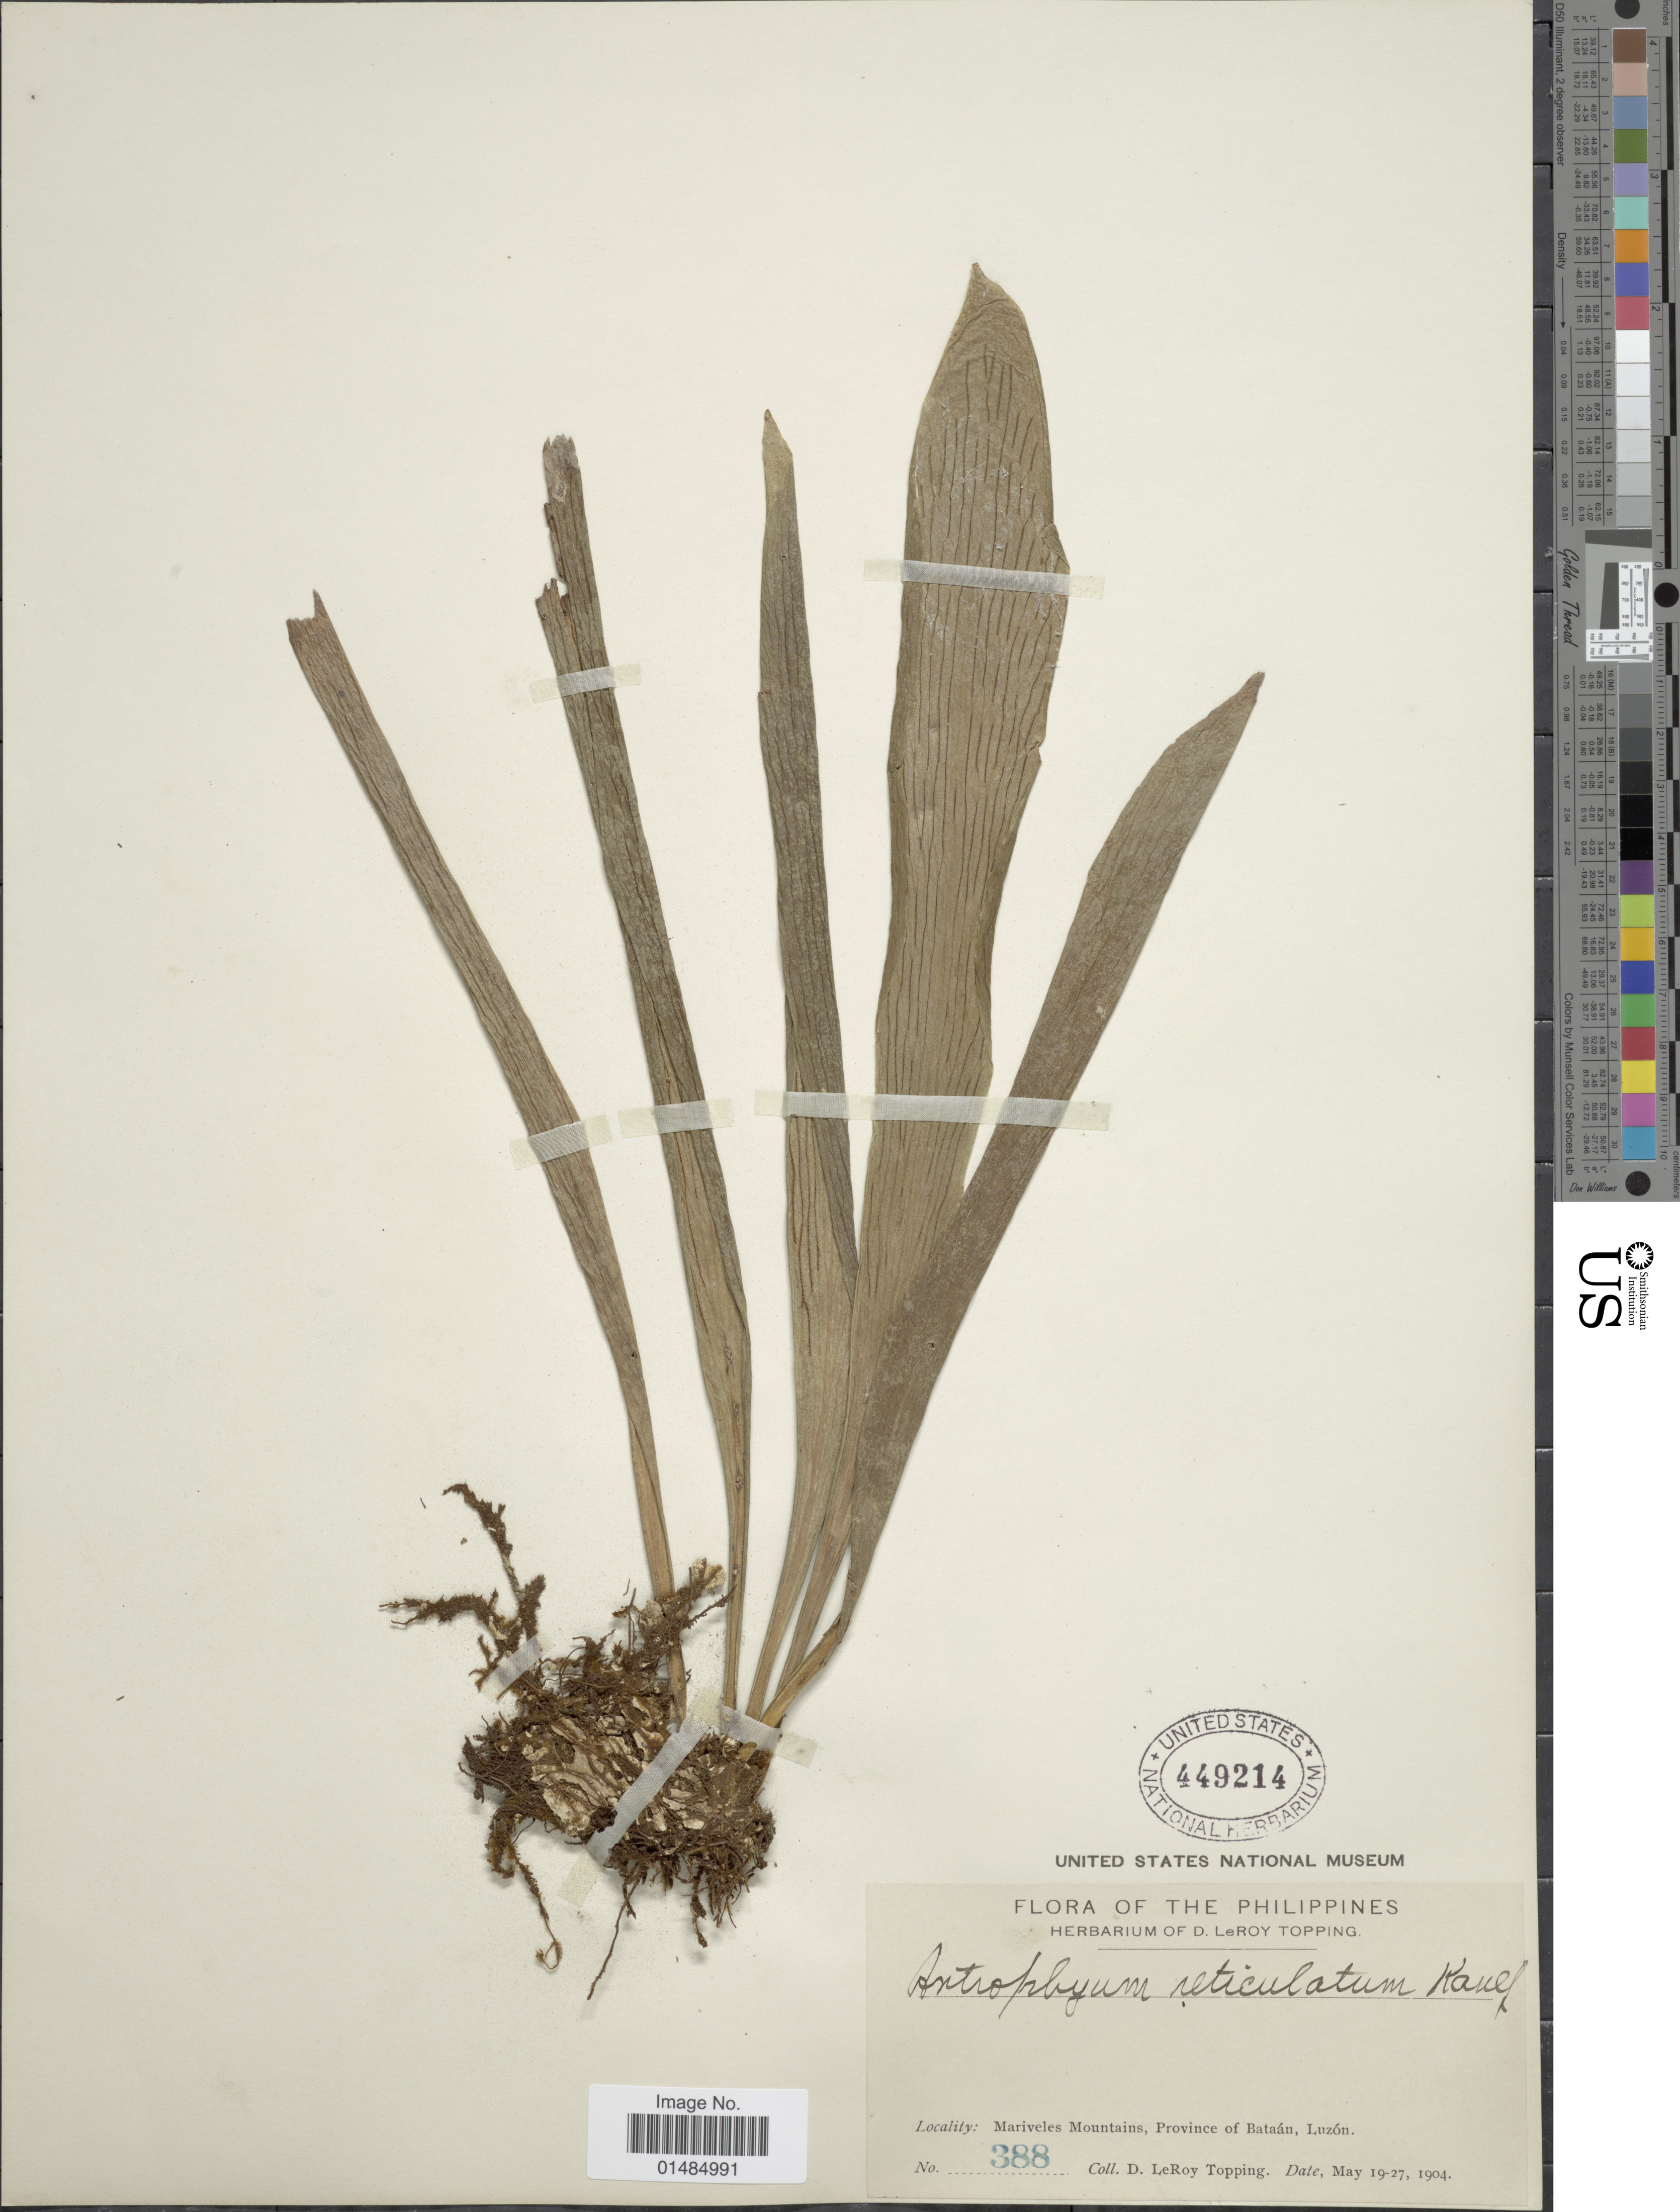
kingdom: Plantae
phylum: Tracheophyta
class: Polypodiopsida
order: Polypodiales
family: Pteridaceae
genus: Antrophyum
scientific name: Antrophyum reticulatum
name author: (G. Forst.) Kaulf.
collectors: D. L. Topping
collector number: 388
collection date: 1904-05-19/1904-05-27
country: Philippines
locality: Mariveles Mountains, Province of Bataán, Luzón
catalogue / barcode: US 449214